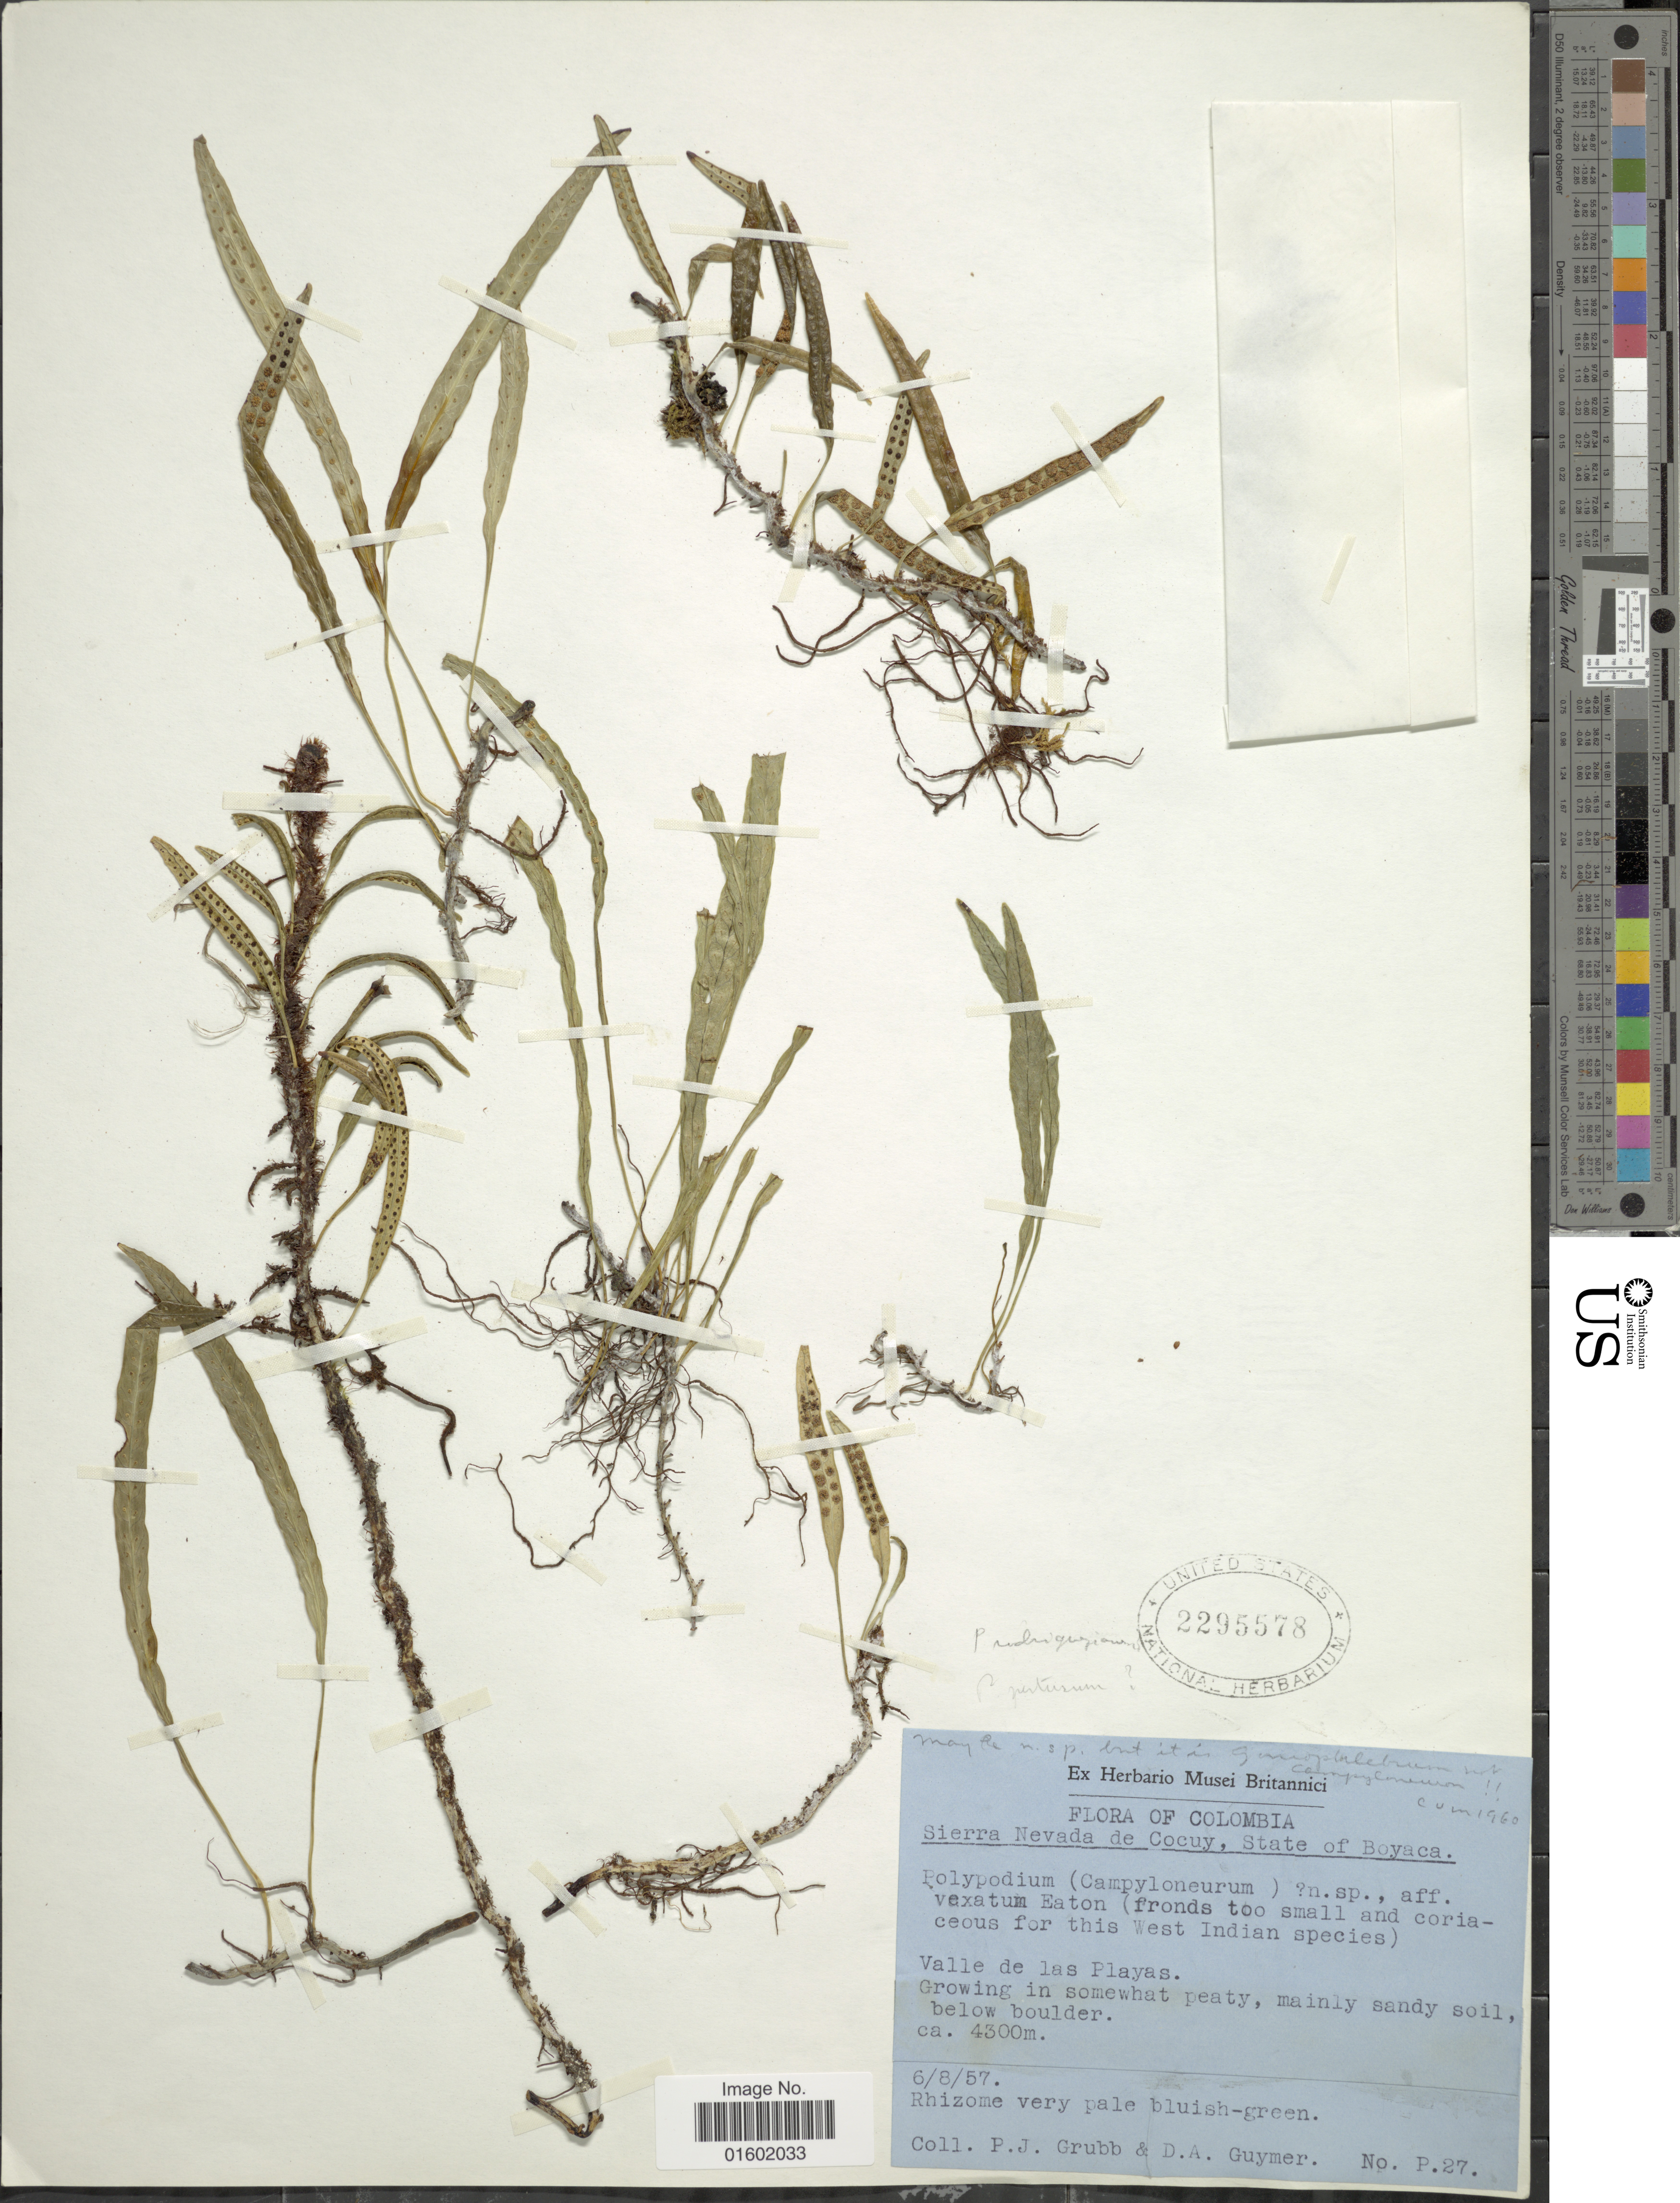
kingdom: Plantae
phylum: Tracheophyta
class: Polypodiopsida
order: Polypodiales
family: Polypodiaceae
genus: Microgramma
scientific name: Microgramma sp.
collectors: P. J. Grubb & D. Guymer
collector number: P. 27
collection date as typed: Transcribed d/m/y: 6/8/57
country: Colombia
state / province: Boyacá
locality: Sierra Nevada de Cocuy, Valle de las Playas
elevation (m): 4300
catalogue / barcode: US 2295578